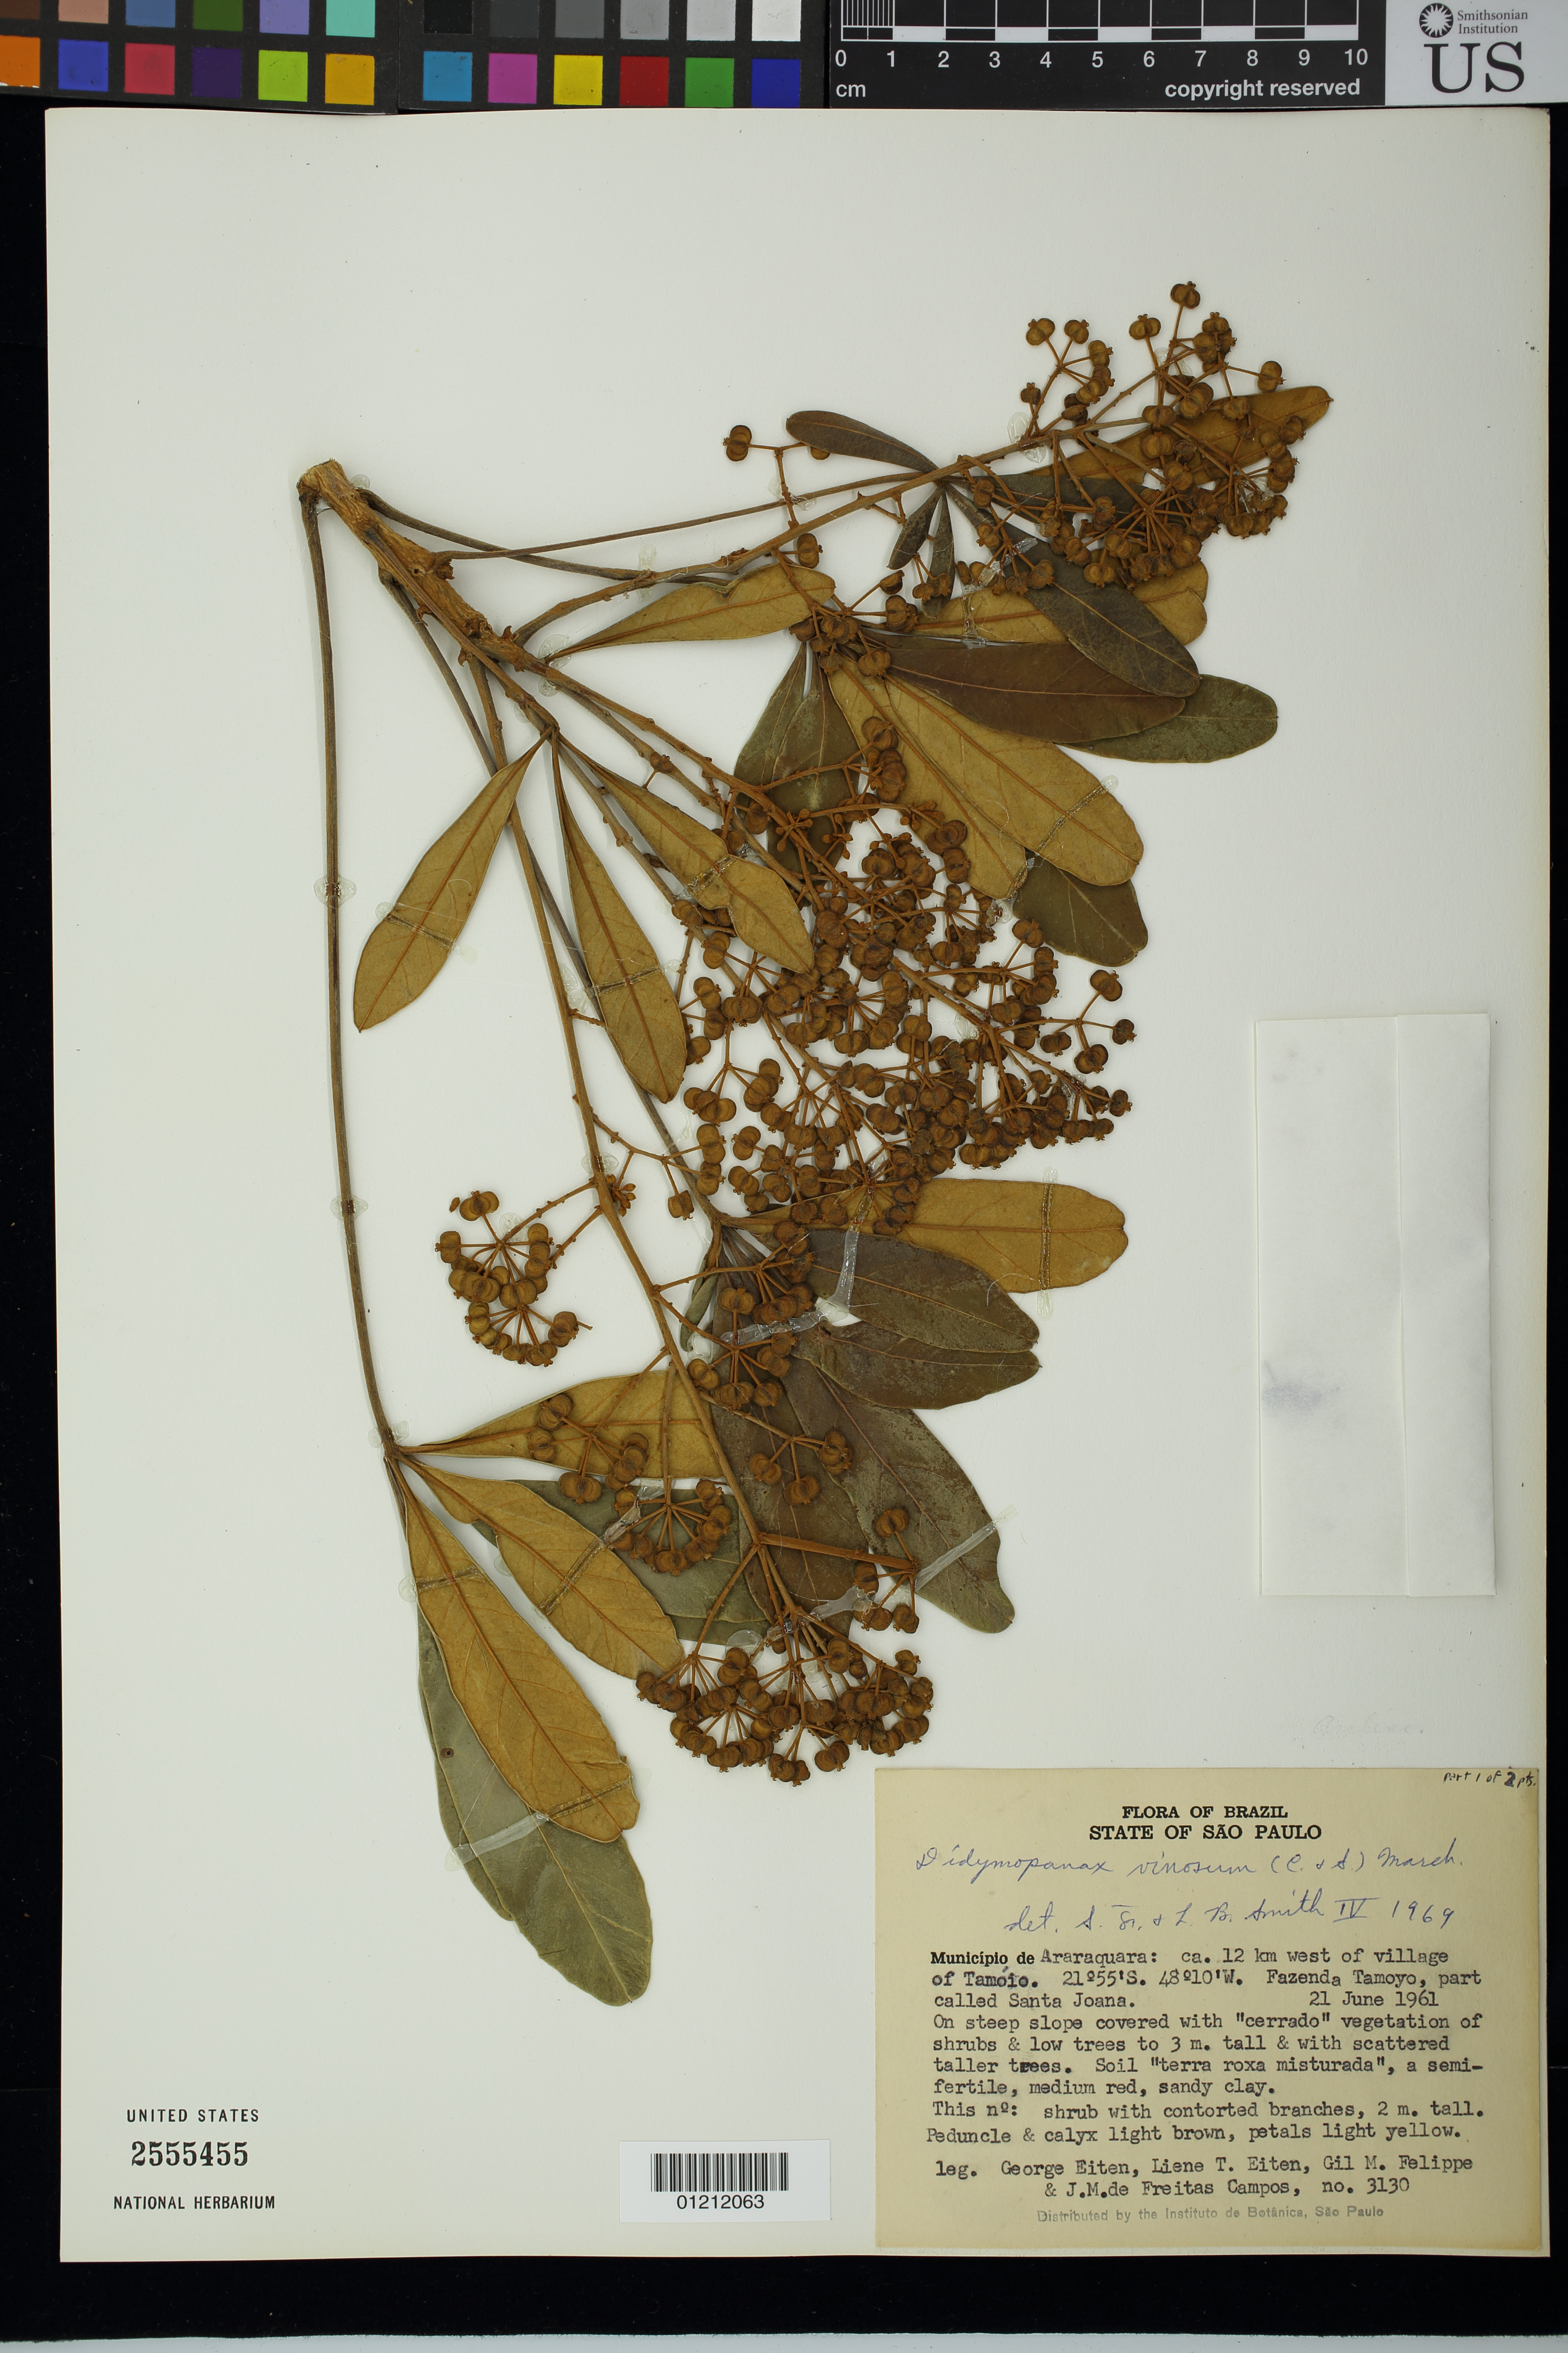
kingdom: Plantae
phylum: Tracheophyta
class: Magnoliopsida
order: Apiales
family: Araliaceae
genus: Schefflera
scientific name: Schefflera vinosa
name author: (Cham. & Schltdl.) Frodin & Fiaschi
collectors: G. Eiten, L. T. Eiten, G. M. Felippe & J. M. F. Campos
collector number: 3130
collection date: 1961-06-21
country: Brazil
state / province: São Paulo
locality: Município de Araraquara: ca. 12 km W of village of Tamóio. Fazenda Tamoyo, part called Santa Joana. On steep slope,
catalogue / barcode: US 2555455